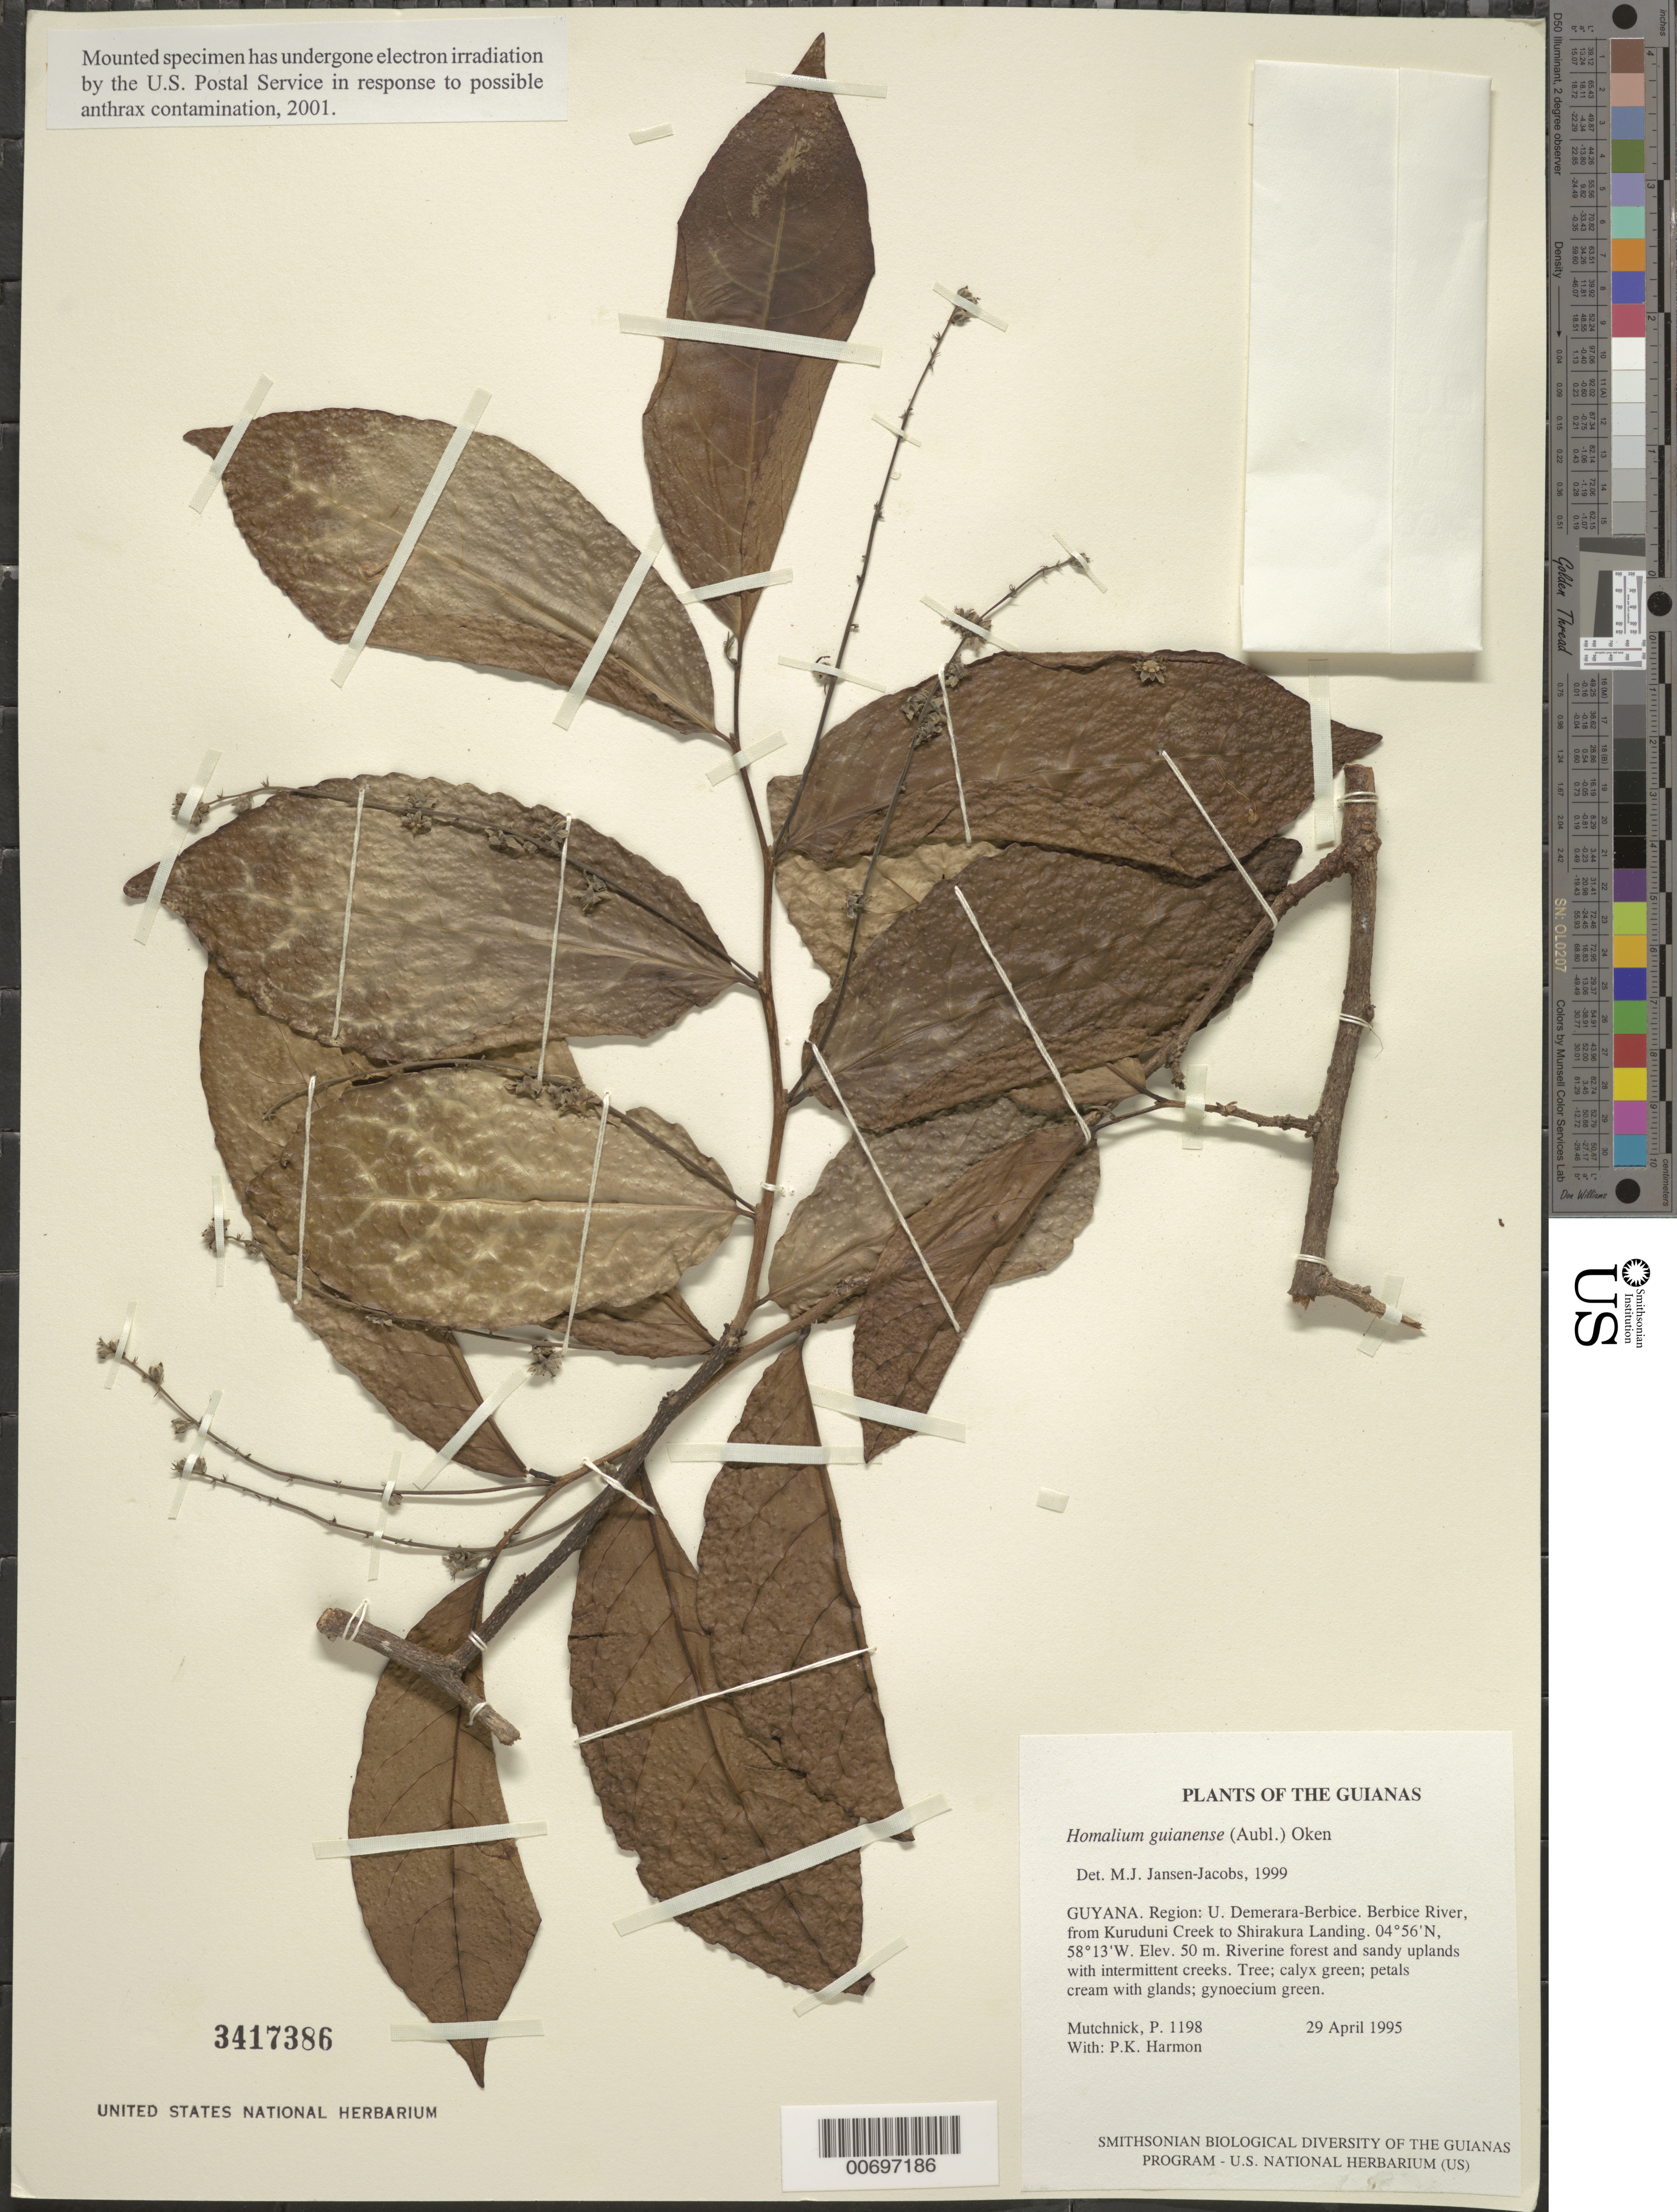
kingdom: Plantae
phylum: Tracheophyta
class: Magnoliopsida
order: Malpighiales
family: Salicaceae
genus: Homalium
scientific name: Homalium guianense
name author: (Aubl.) Oken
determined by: Jansen-Jacobs, M. J., (U), Nationaal Herbarium Nederland, Utrecht University branch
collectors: P. Mutchnick & P. Harmon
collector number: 1198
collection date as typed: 29 April 1995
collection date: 1995-04-29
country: Guyana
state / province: U. Demerara-Berbice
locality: Berbice River, from Kuruduni Creek to Shirakura Landing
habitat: Riverine forest and sandy uplands with intermittent creeks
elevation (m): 50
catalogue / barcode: US 3417386